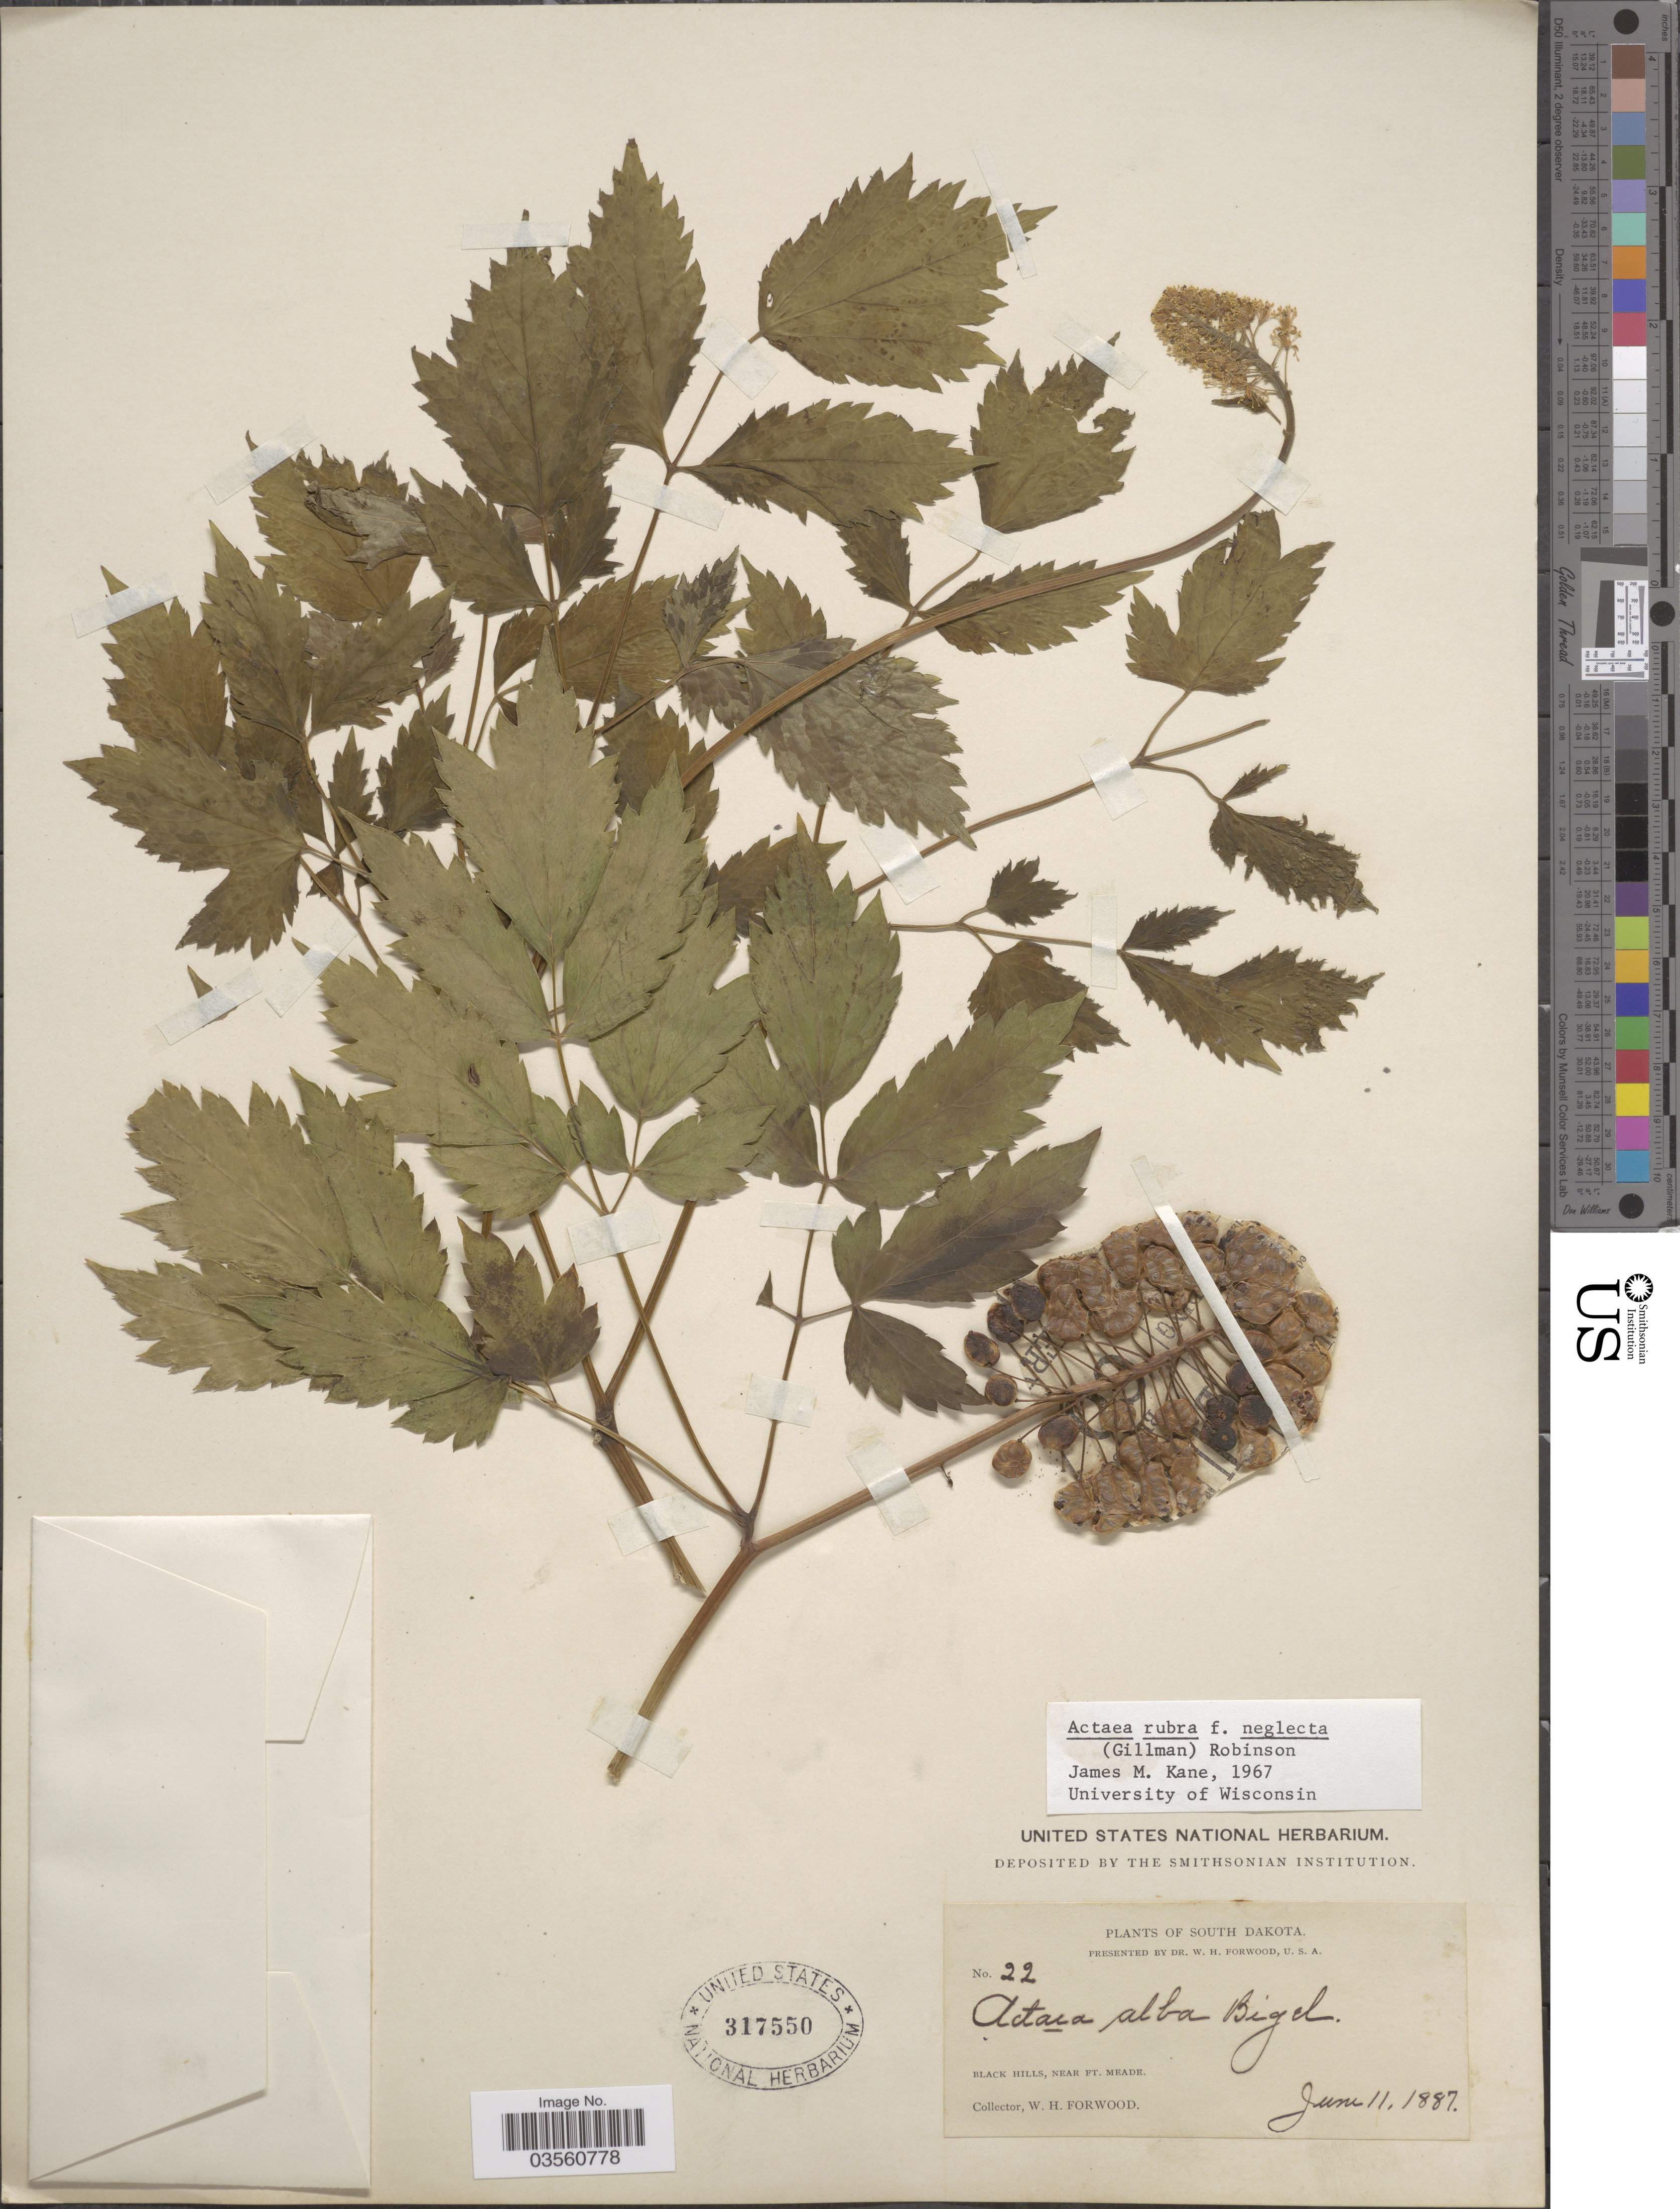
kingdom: Plantae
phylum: Tracheophyta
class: Magnoliopsida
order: Ranunculales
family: Ranunculaceae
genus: Actaea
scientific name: Actaea rubra f. neglecta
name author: (Gillman) B.L. Rob.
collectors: W. Forwood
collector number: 22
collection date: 1887-06-11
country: United States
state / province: South Dakota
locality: Black Hills, near Ft. Meade.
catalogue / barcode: US 317550